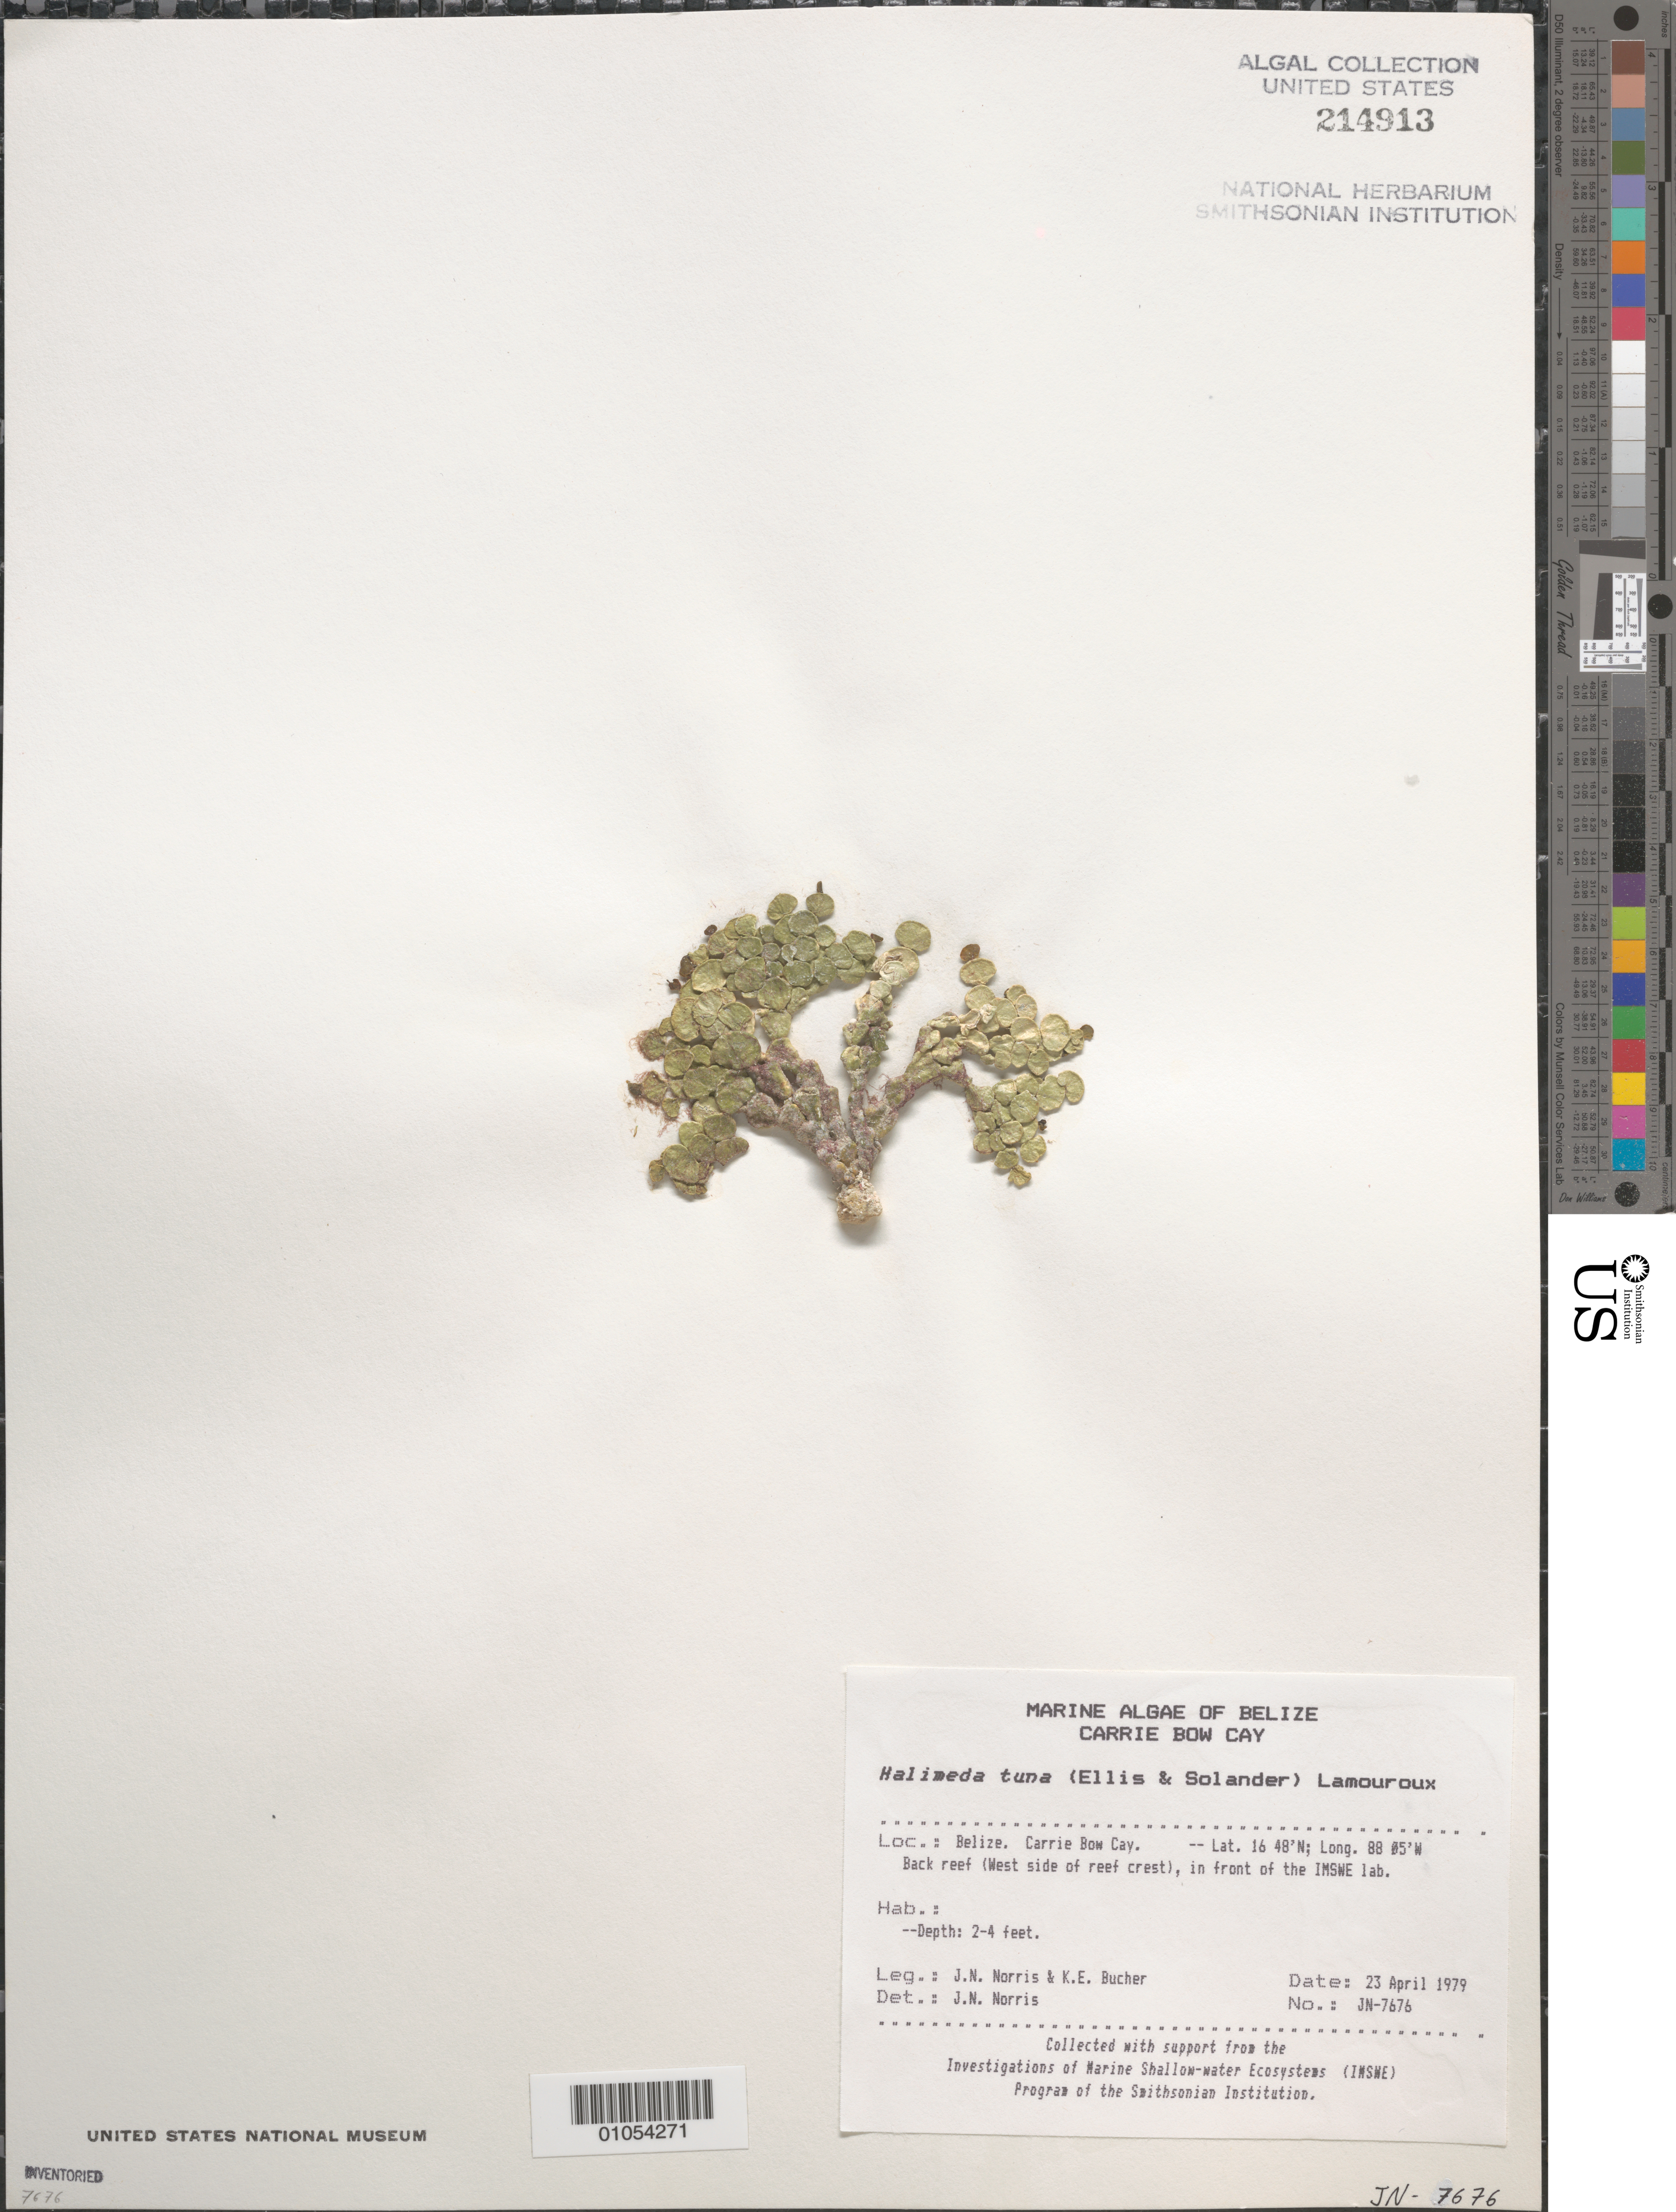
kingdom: Plantae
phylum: Chlorophyta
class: Ulvophyceae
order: Bryopsidales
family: Halimedaceae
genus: Halimeda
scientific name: Halimeda tuna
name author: (J. Ellis & Sol.) J.V.Lamouroux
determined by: Norris, James N.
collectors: J. N. Norris & K. E. Bucher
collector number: JN-7676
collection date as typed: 23 Apr 1979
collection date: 1979-04-23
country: Belize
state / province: Stann Creek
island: Carrie Bow Cay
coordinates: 16 48'N, 88 05'W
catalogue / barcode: US 214913